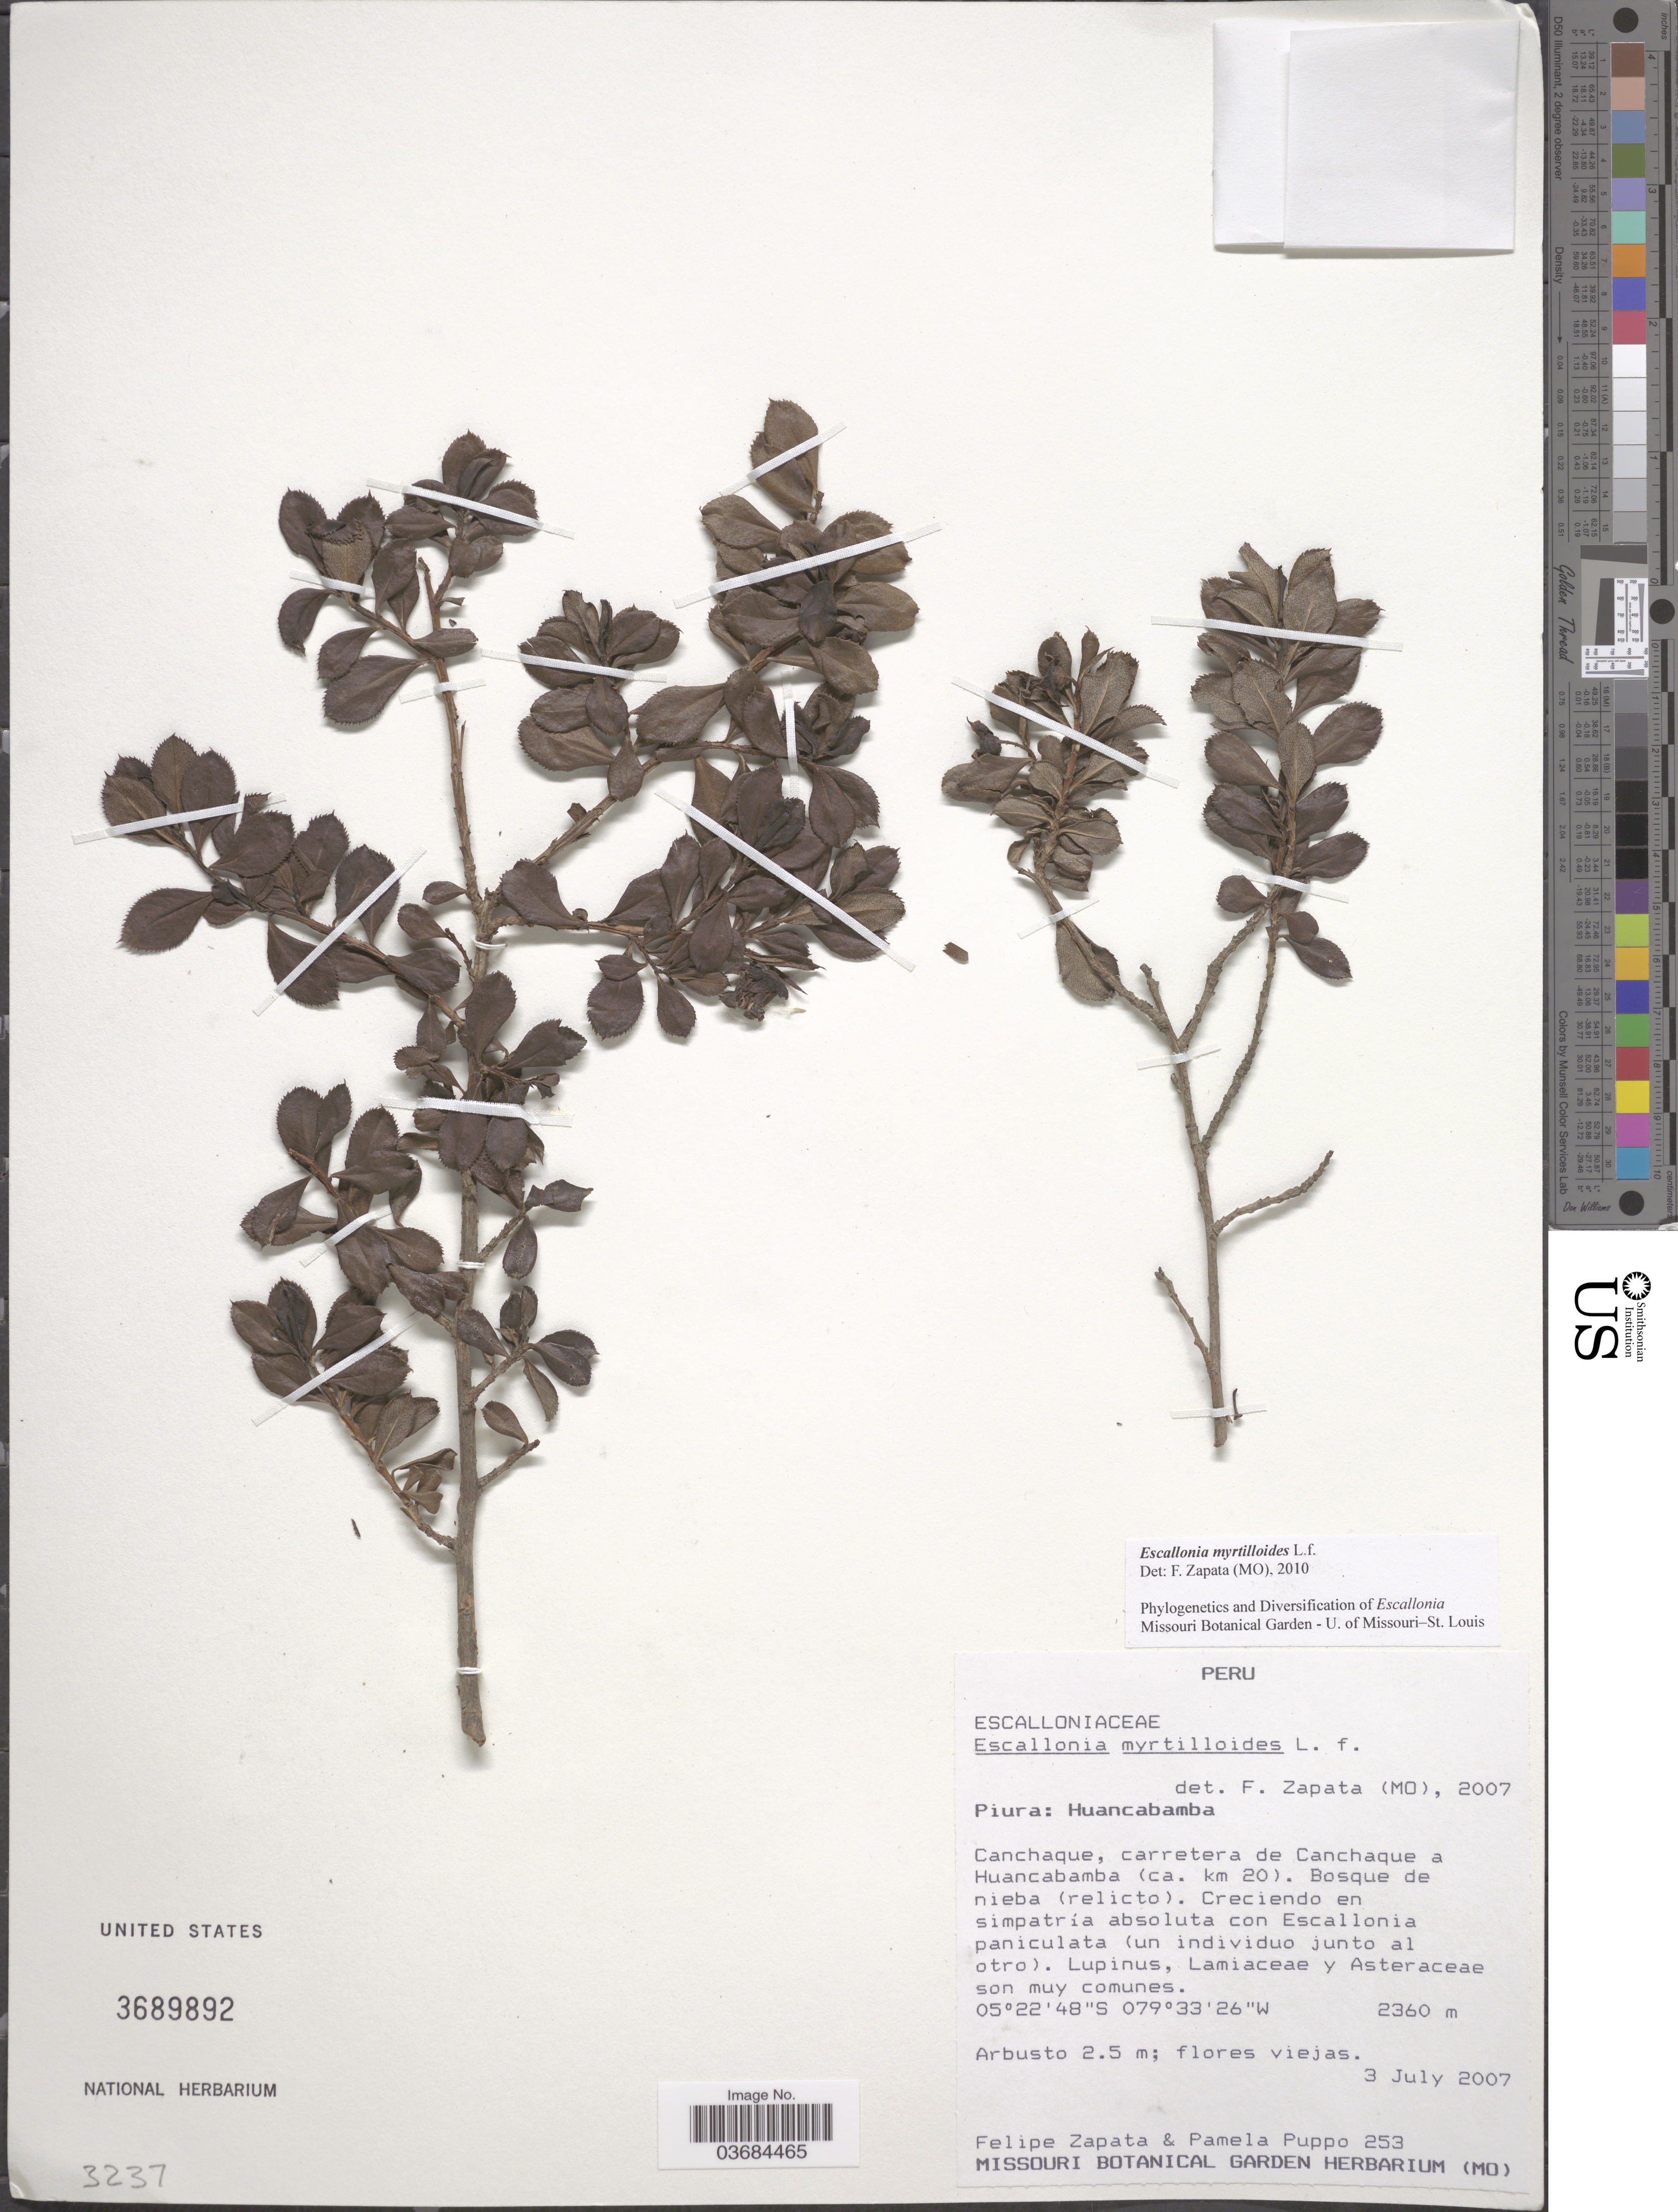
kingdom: Plantae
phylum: Tracheophyta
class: Magnoliopsida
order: Escalloniales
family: Escalloniaceae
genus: Escallonia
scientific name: Escallonia myrtilloides var. myrtilloides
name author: L. f.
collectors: F. Zapata & P. Puppo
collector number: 253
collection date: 2007-07-03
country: Peru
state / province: Piura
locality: Huancabamba. Canchaque, carretera de Canchaque a Huancabamba (ca. km 20).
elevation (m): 2360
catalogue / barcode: US 3689892